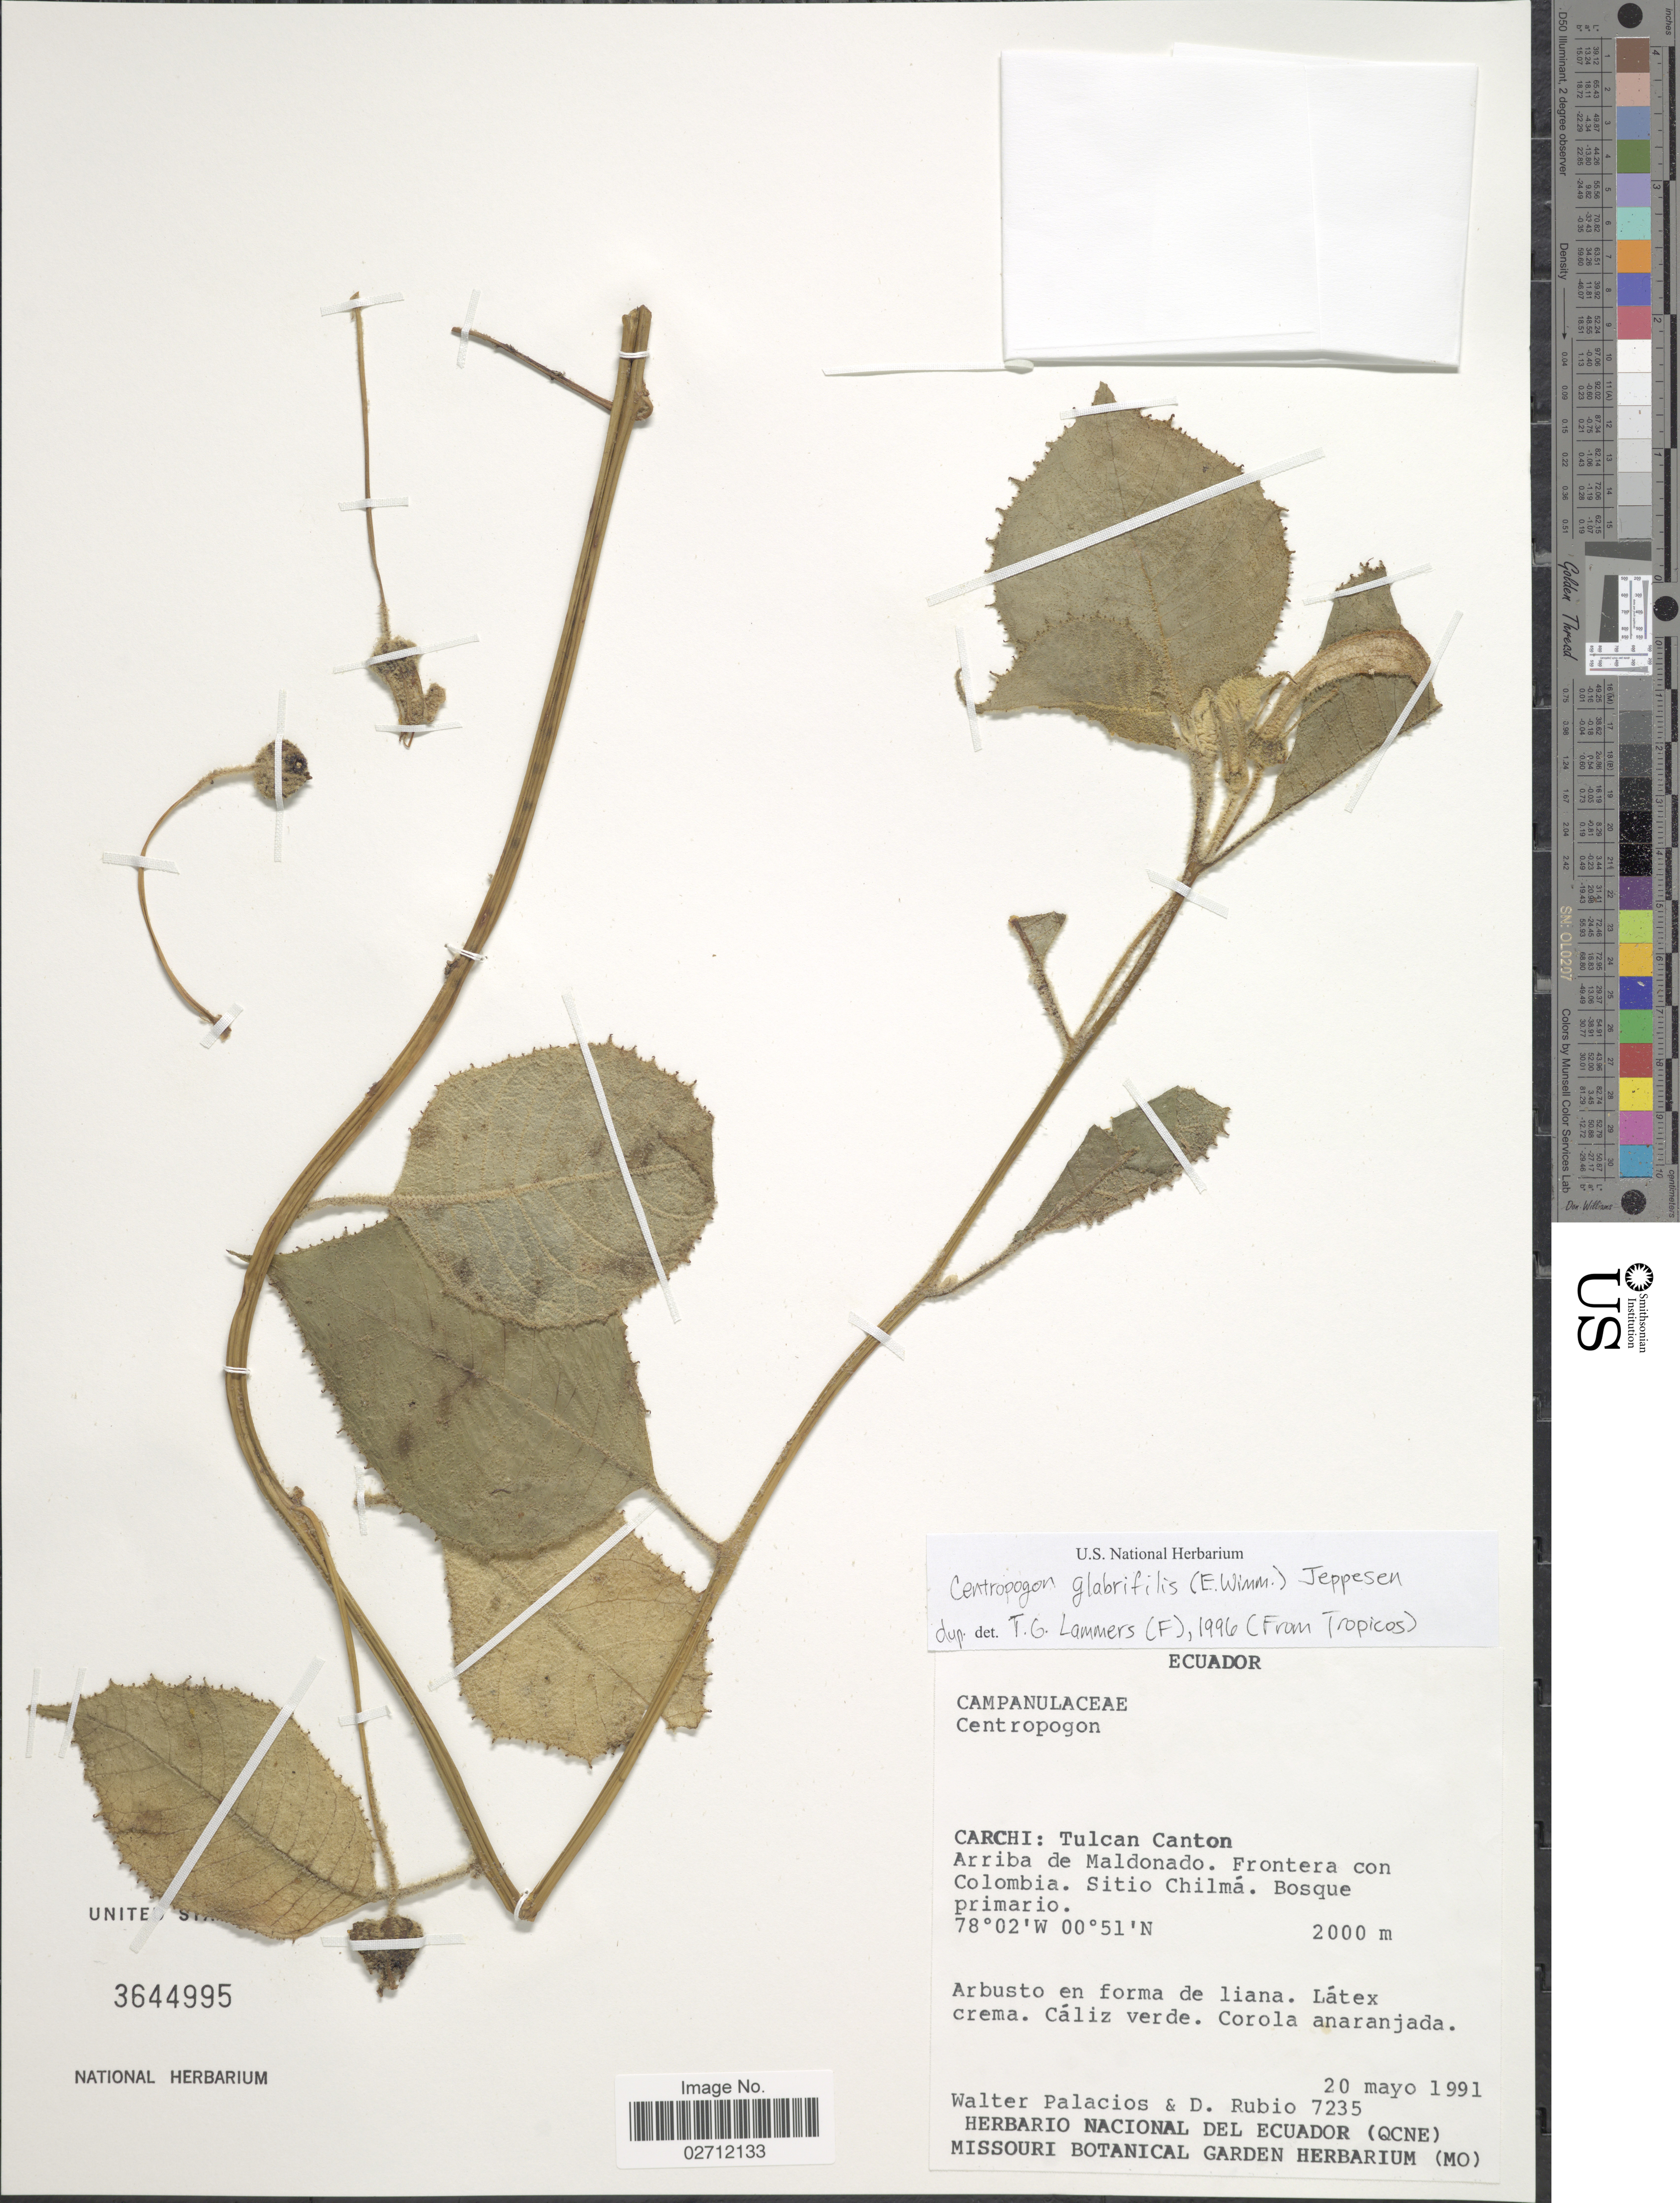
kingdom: Plantae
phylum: Tracheophyta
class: Magnoliopsida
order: Asterales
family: Campanulaceae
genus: Centropogon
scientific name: Centropogon glabrifilis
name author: (E. Wimm.) Jeppesen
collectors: W. Palacios & D. Rubio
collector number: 7235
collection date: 1991-05-20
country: Ecuador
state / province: Carchi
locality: Tulcan Canton, Arriba de Maldonado, Frontera con Colombia, Sitio Chilma.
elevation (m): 2000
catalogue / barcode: US 3644995